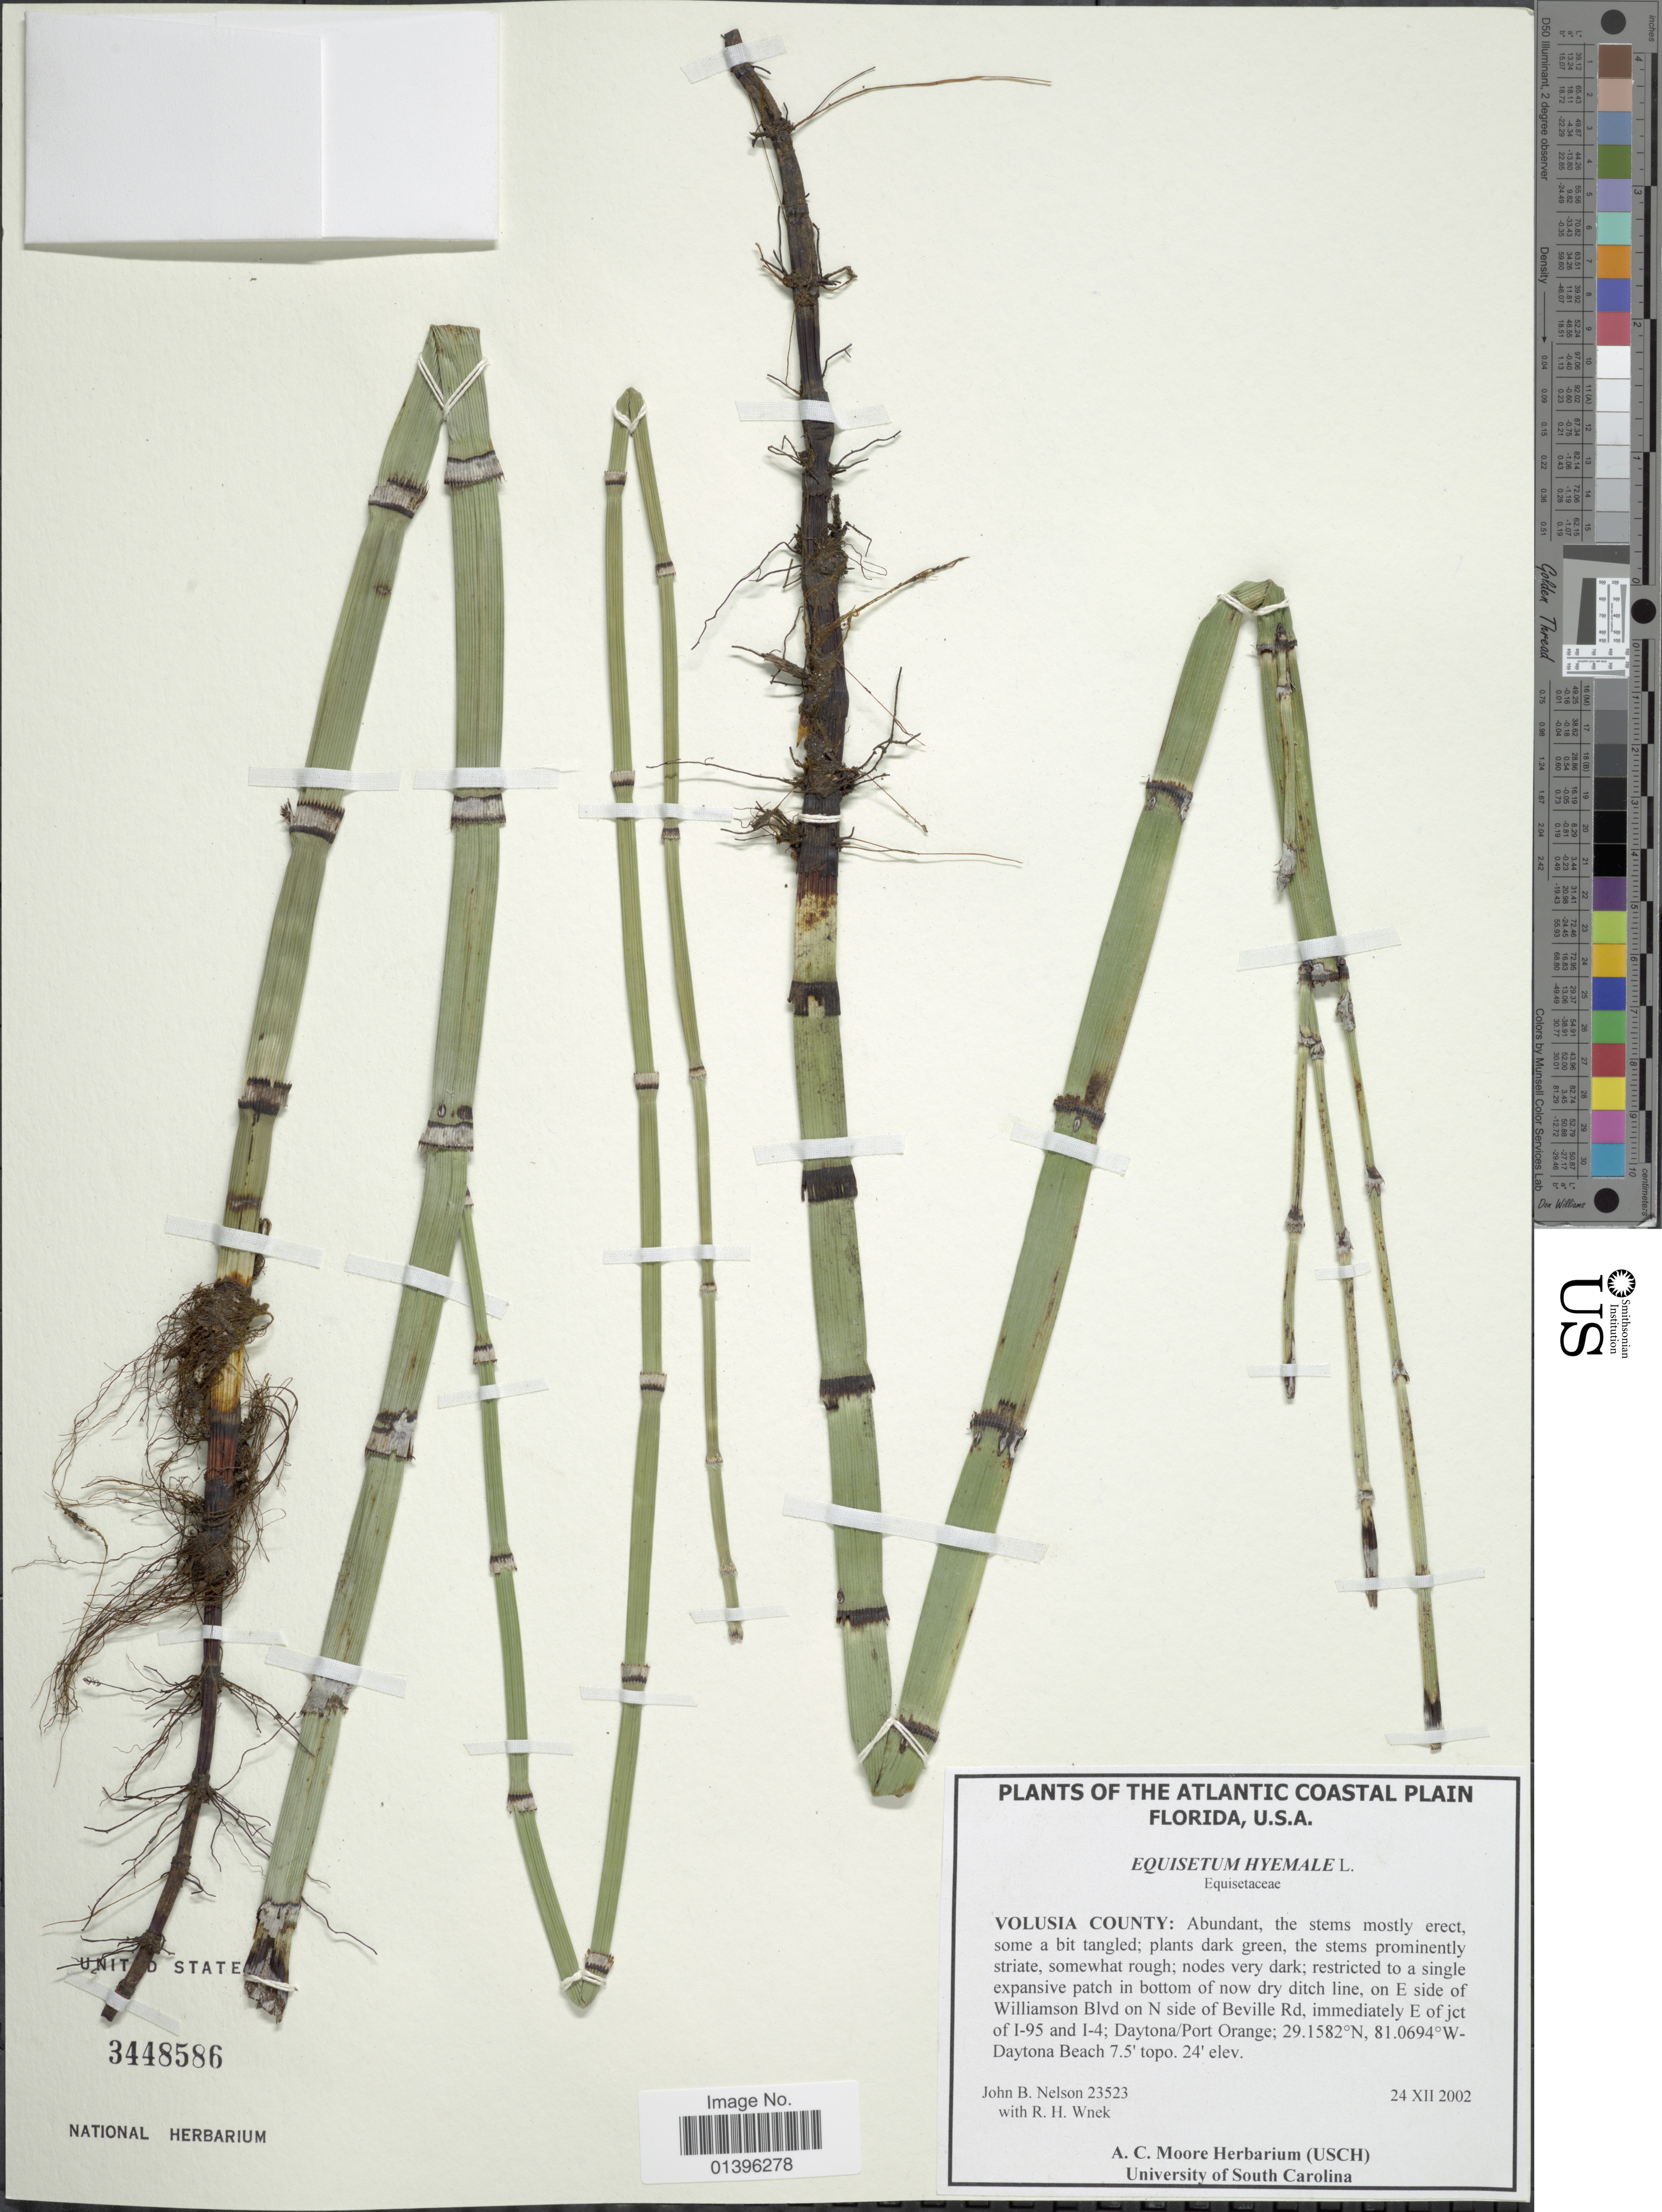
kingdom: Plantae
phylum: Tracheophyta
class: Polypodiopsida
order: Equisetales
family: Equisetaceae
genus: Equisetum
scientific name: Equisetum hyemale var. affine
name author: (Engelm.) A.A. Eaton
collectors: J. B. Nelson & R. Wnek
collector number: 23523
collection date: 2002-12-24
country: United States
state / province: Florida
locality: Volusia County: on E side of Williamson Blvd on N side of Beville Rd, immediately E of jct of I-95 and I-4; Daytona/Port Orange, Daytona Beach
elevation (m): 7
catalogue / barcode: US 3448586